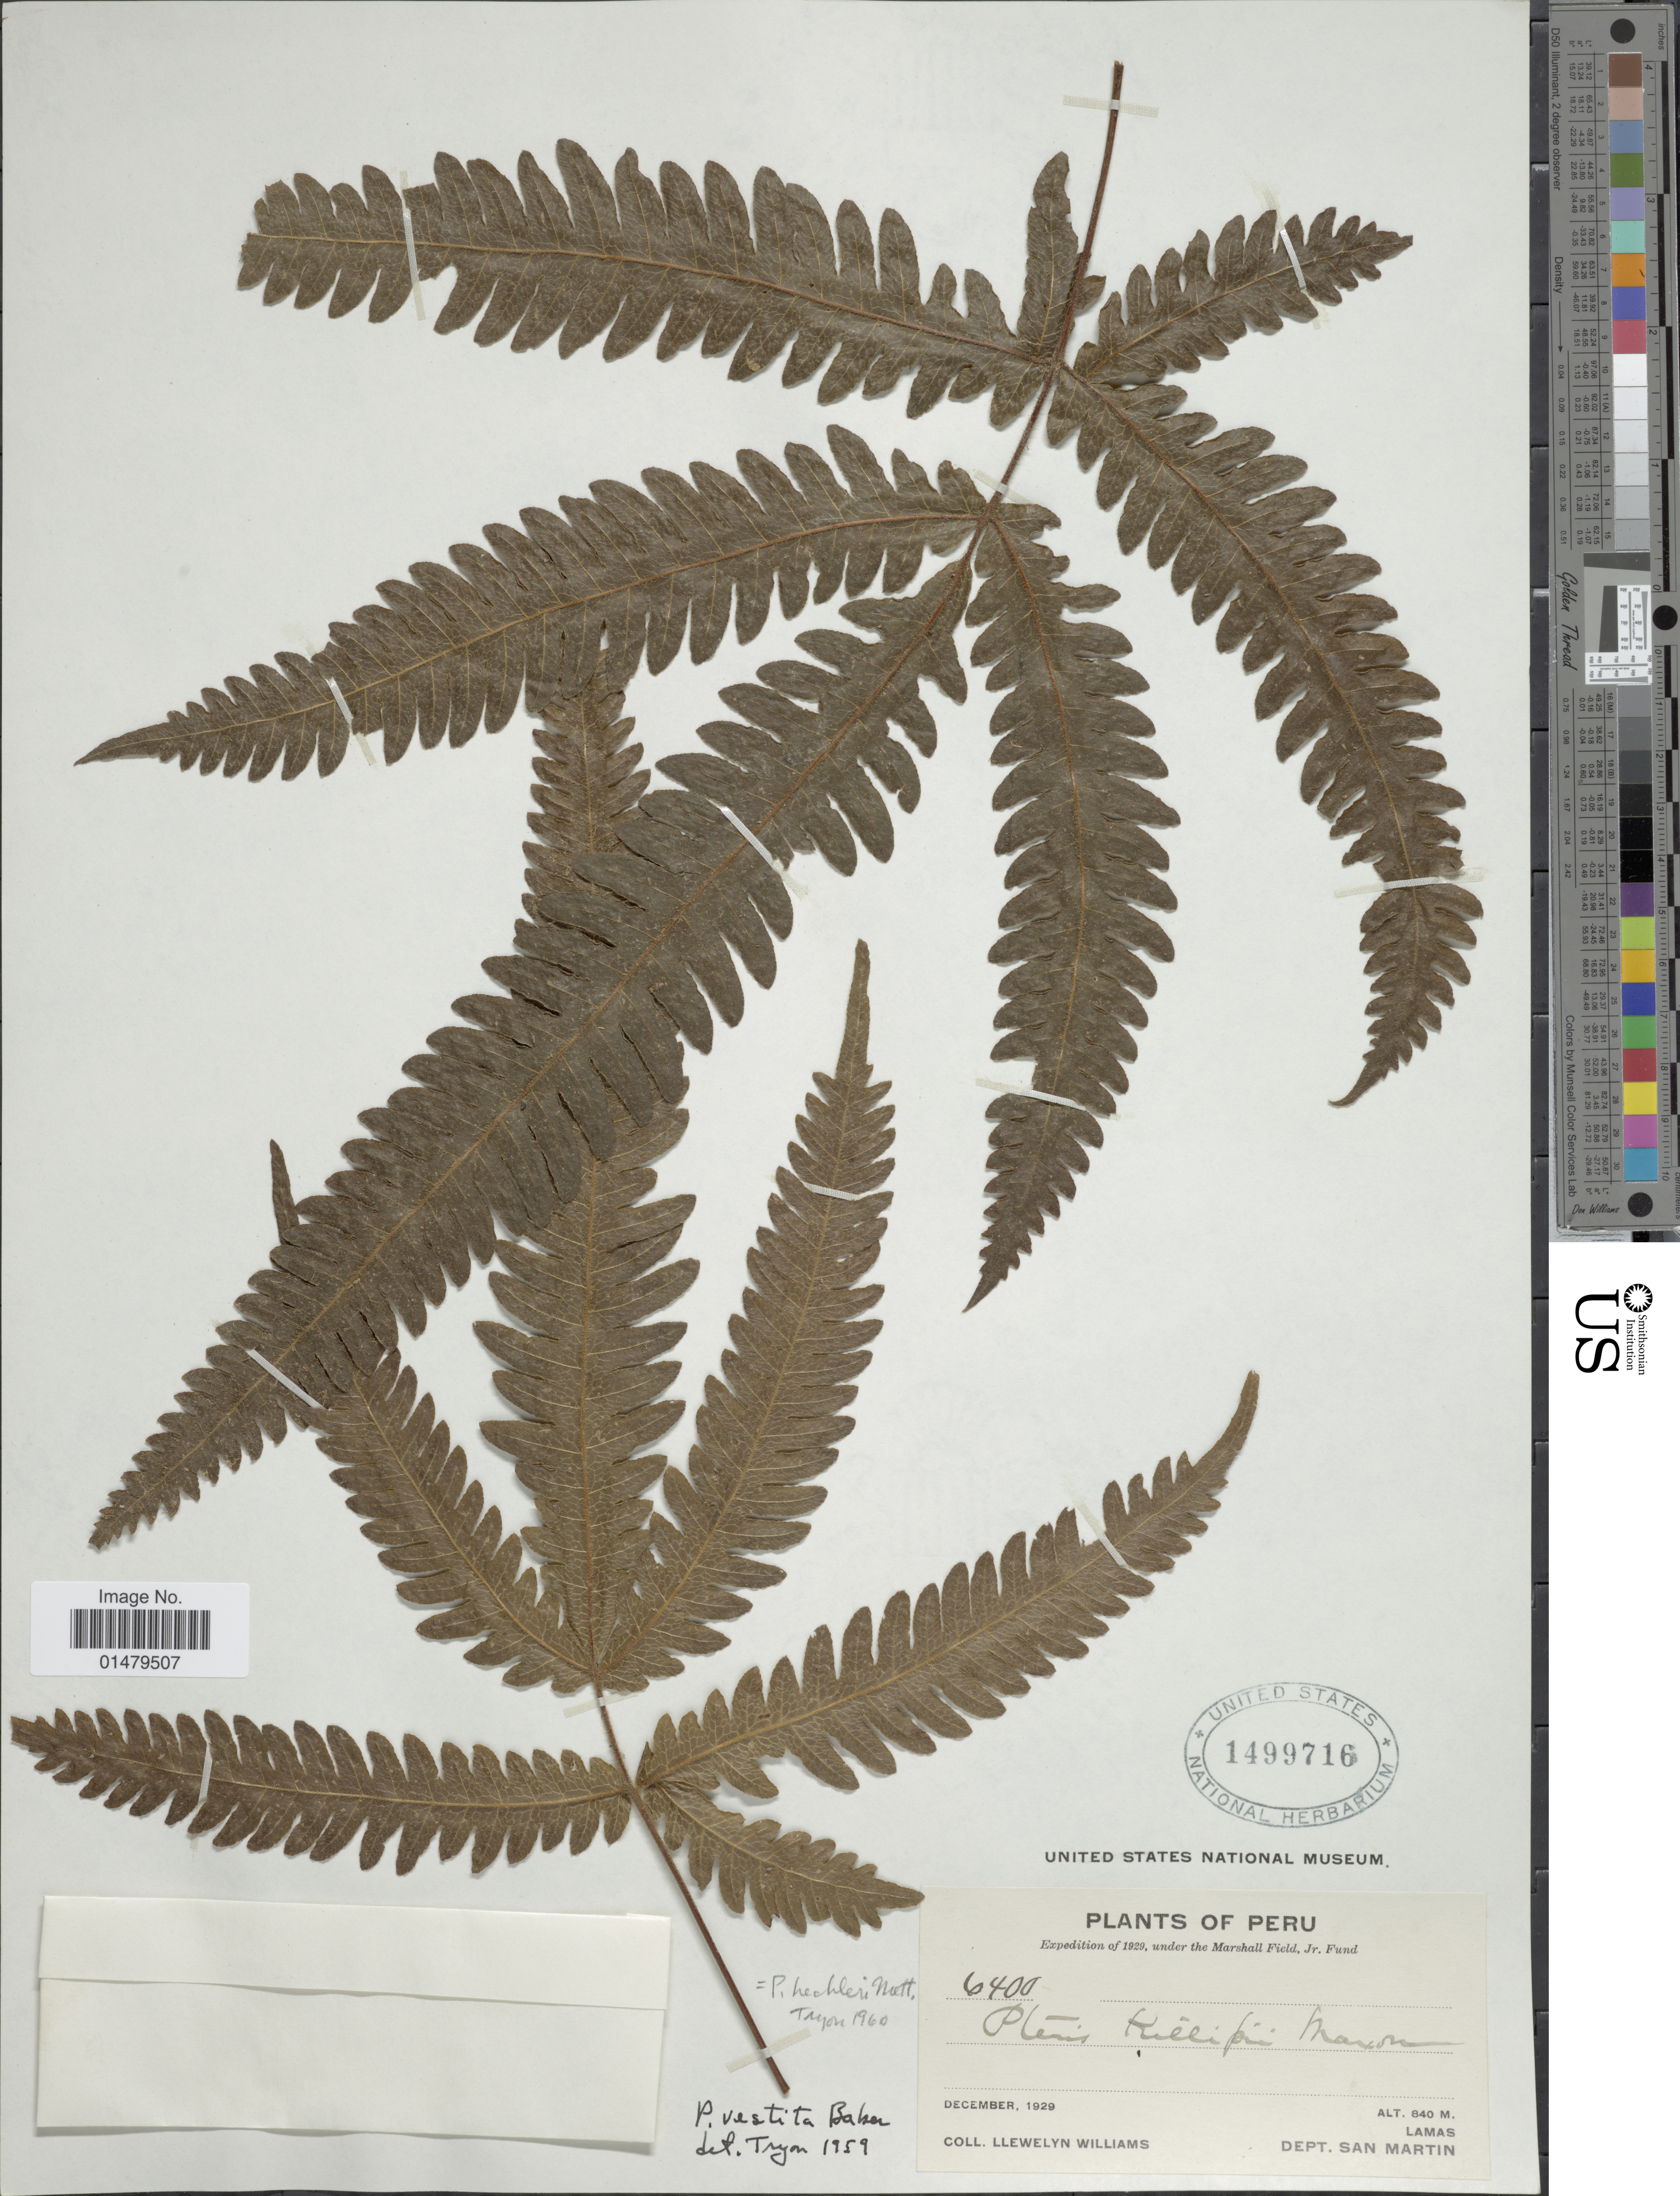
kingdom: Plantae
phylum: Tracheophyta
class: Polypodiopsida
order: Polypodiales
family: Pteridaceae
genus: Pteris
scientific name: Pteris lechleri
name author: Mett.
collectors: Ll. Williams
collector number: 6400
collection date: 1929-12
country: Peru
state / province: San Martín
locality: Lamas. Dept. San Martin.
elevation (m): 840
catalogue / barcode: US 1499716